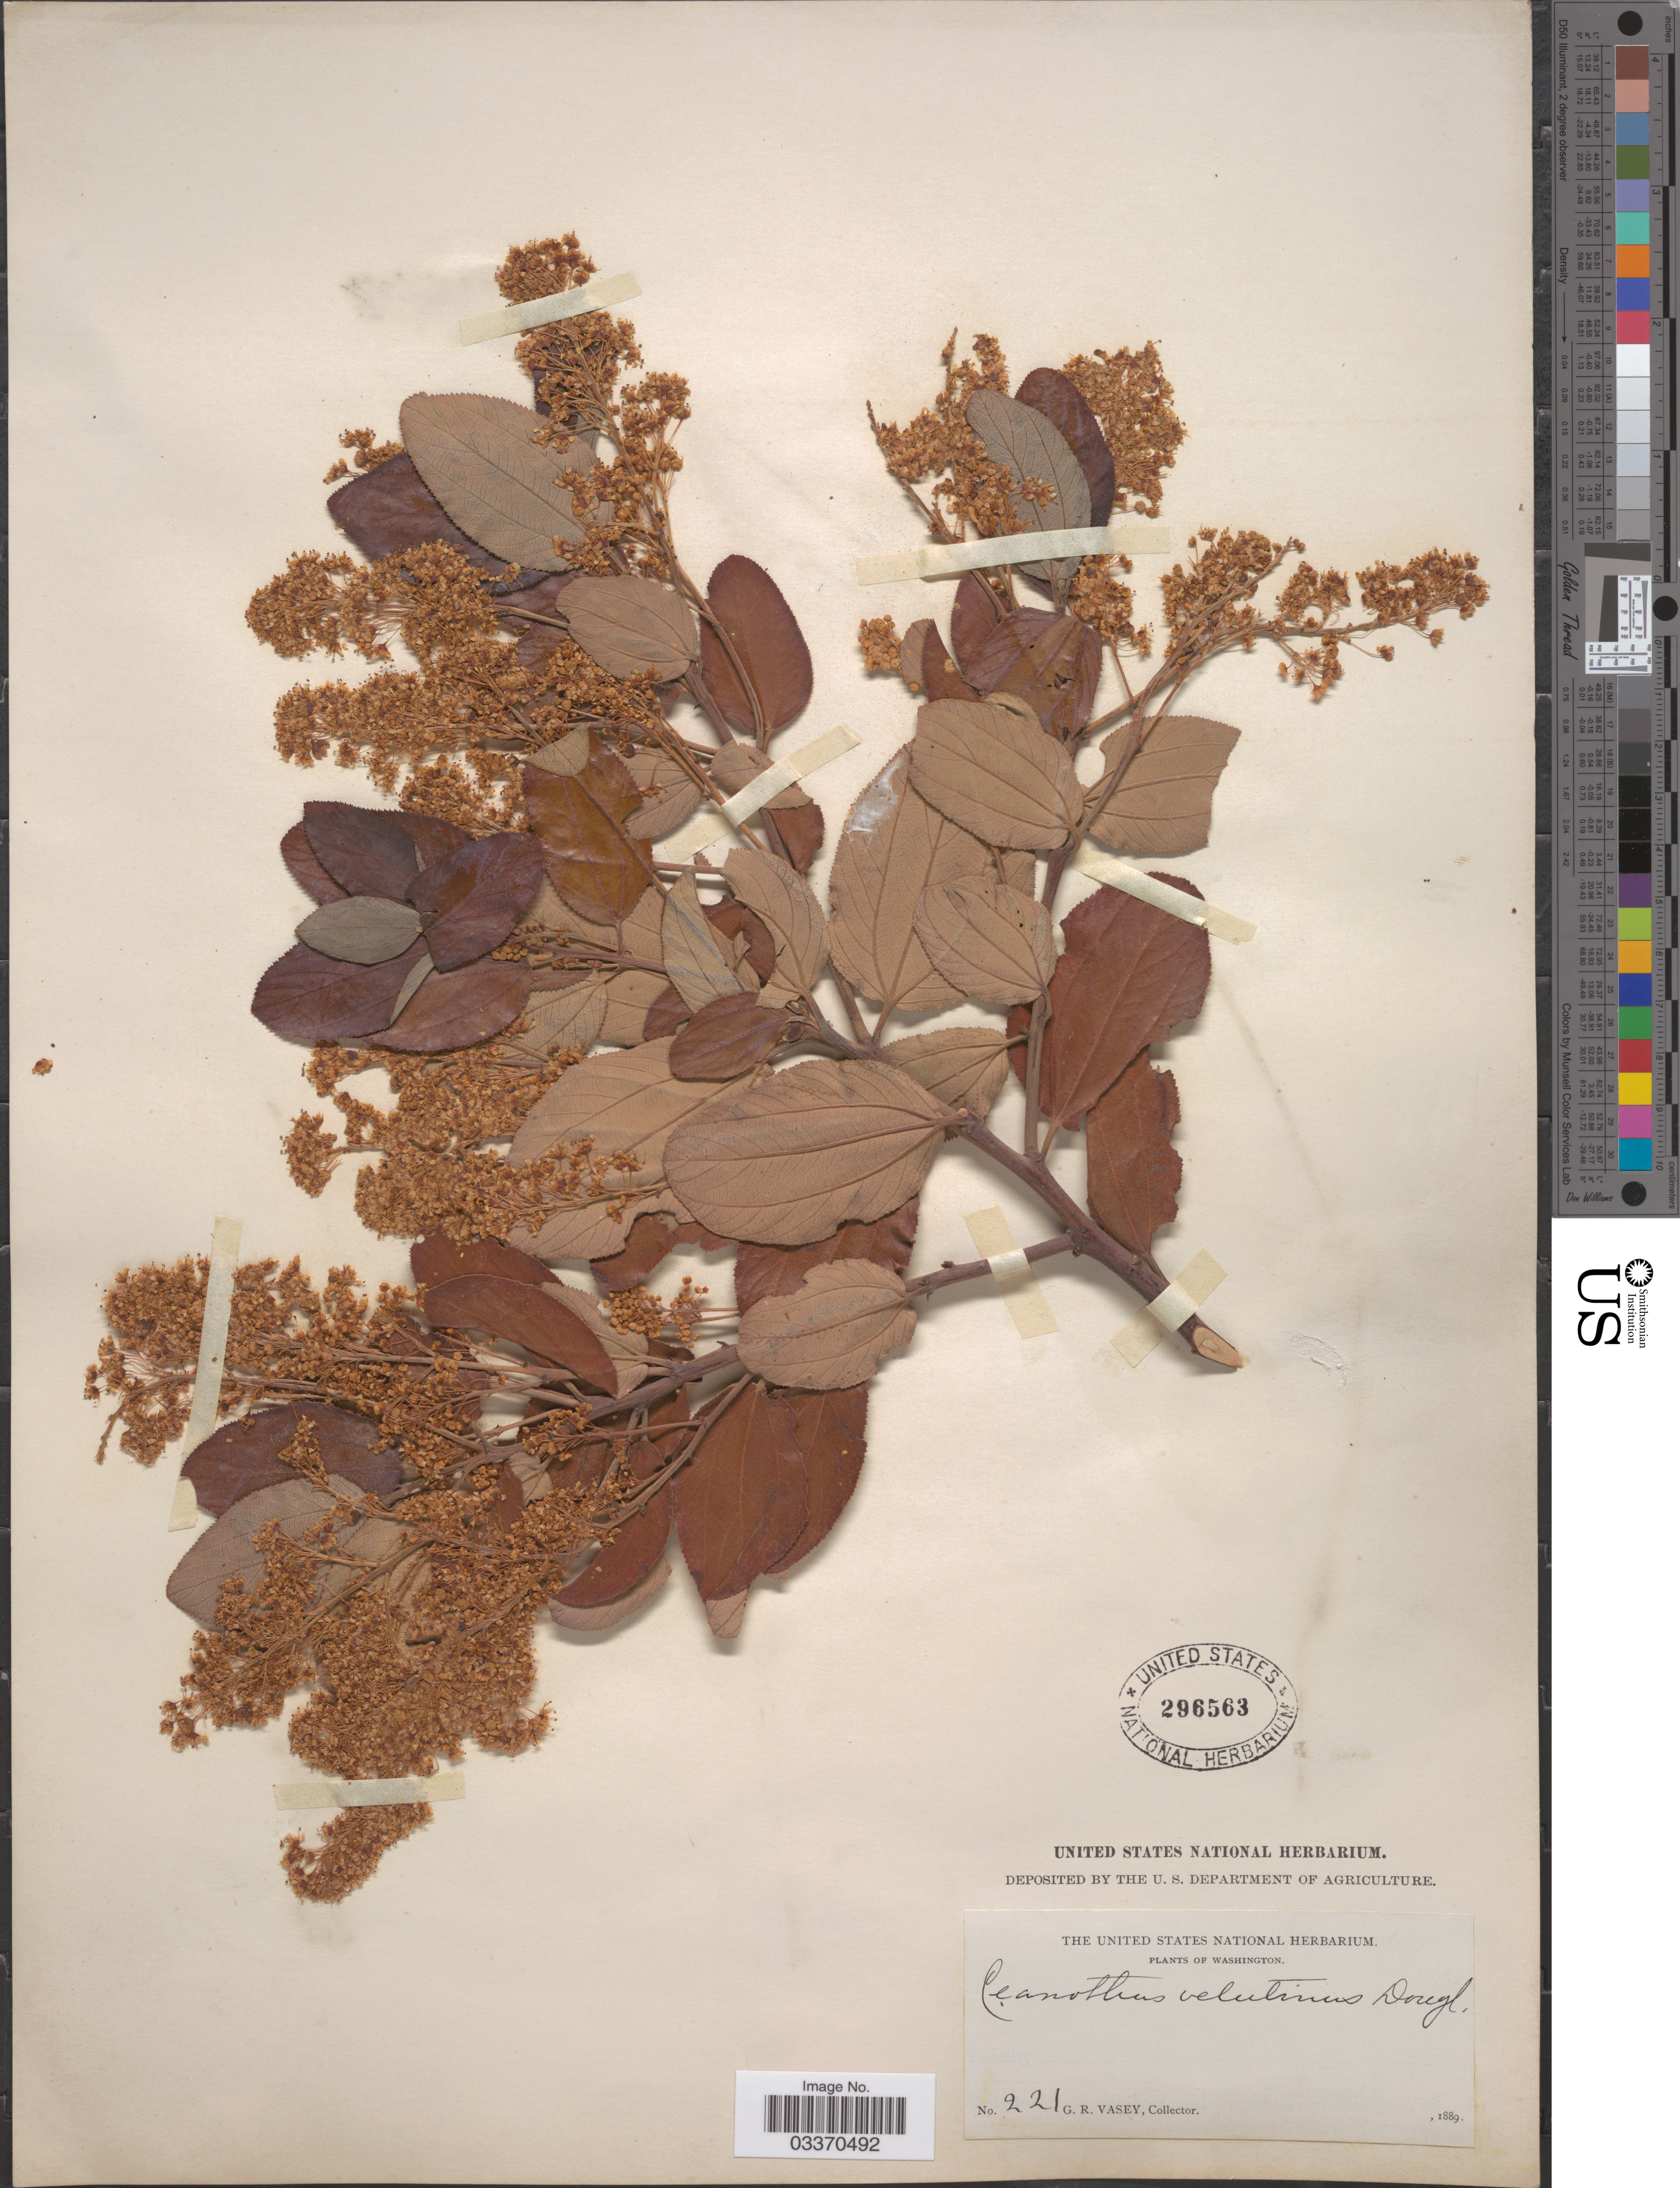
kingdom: Plantae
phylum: Tracheophyta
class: Magnoliopsida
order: Rosales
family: Rhamnaceae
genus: Ceanothus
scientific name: Ceanothus velutinus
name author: Douglas ex Hook.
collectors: G. R. Vasey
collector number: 221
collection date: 1889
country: United States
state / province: Washington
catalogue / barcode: US 296563